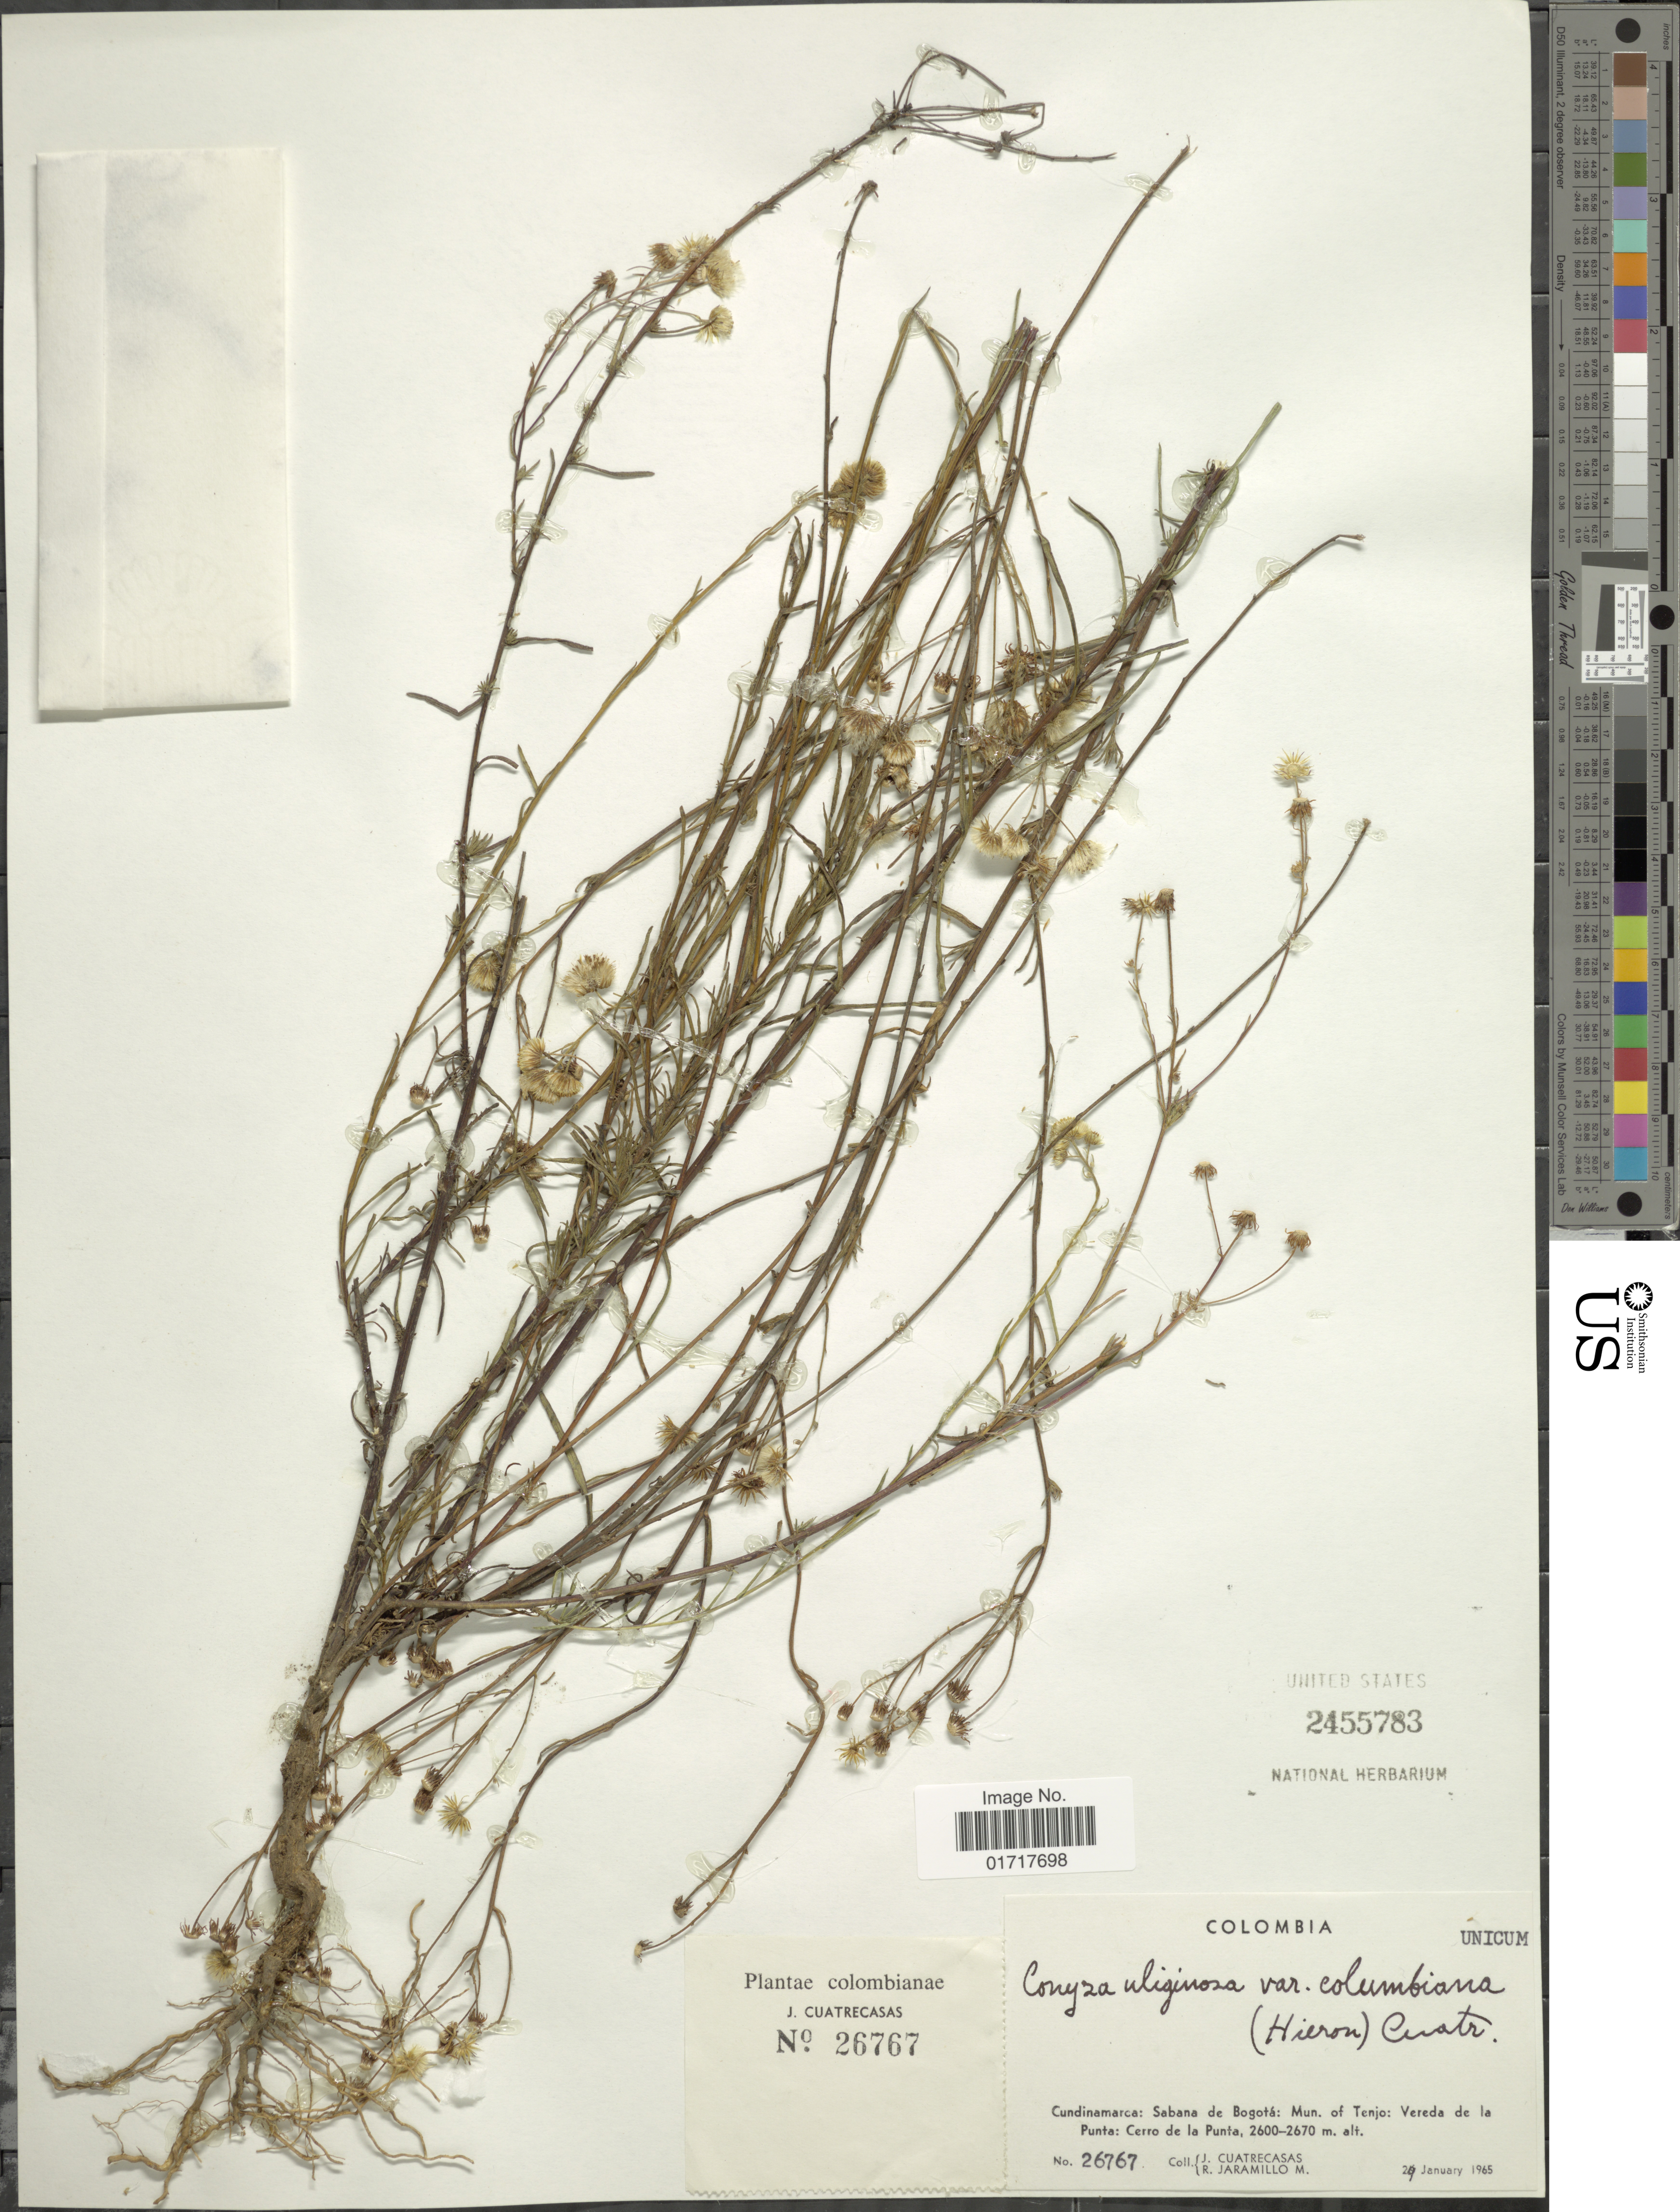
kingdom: Plantae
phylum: Tracheophyta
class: Magnoliopsida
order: Asterales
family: Asteraceae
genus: Conyza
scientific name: Conyza uliginosa var. colimbiana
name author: (Hieron.) Cuatrec.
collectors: J. Cuatrecasas & R. Jaramillo M.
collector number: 26767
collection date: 1965-01-29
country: Colombia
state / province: Cundinamarca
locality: Cundinamarca: Sabana de Bogota: Mun. of Tenjo: Vereda de la Punta: Cerro de la Punta.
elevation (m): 2600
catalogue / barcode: US 2455783